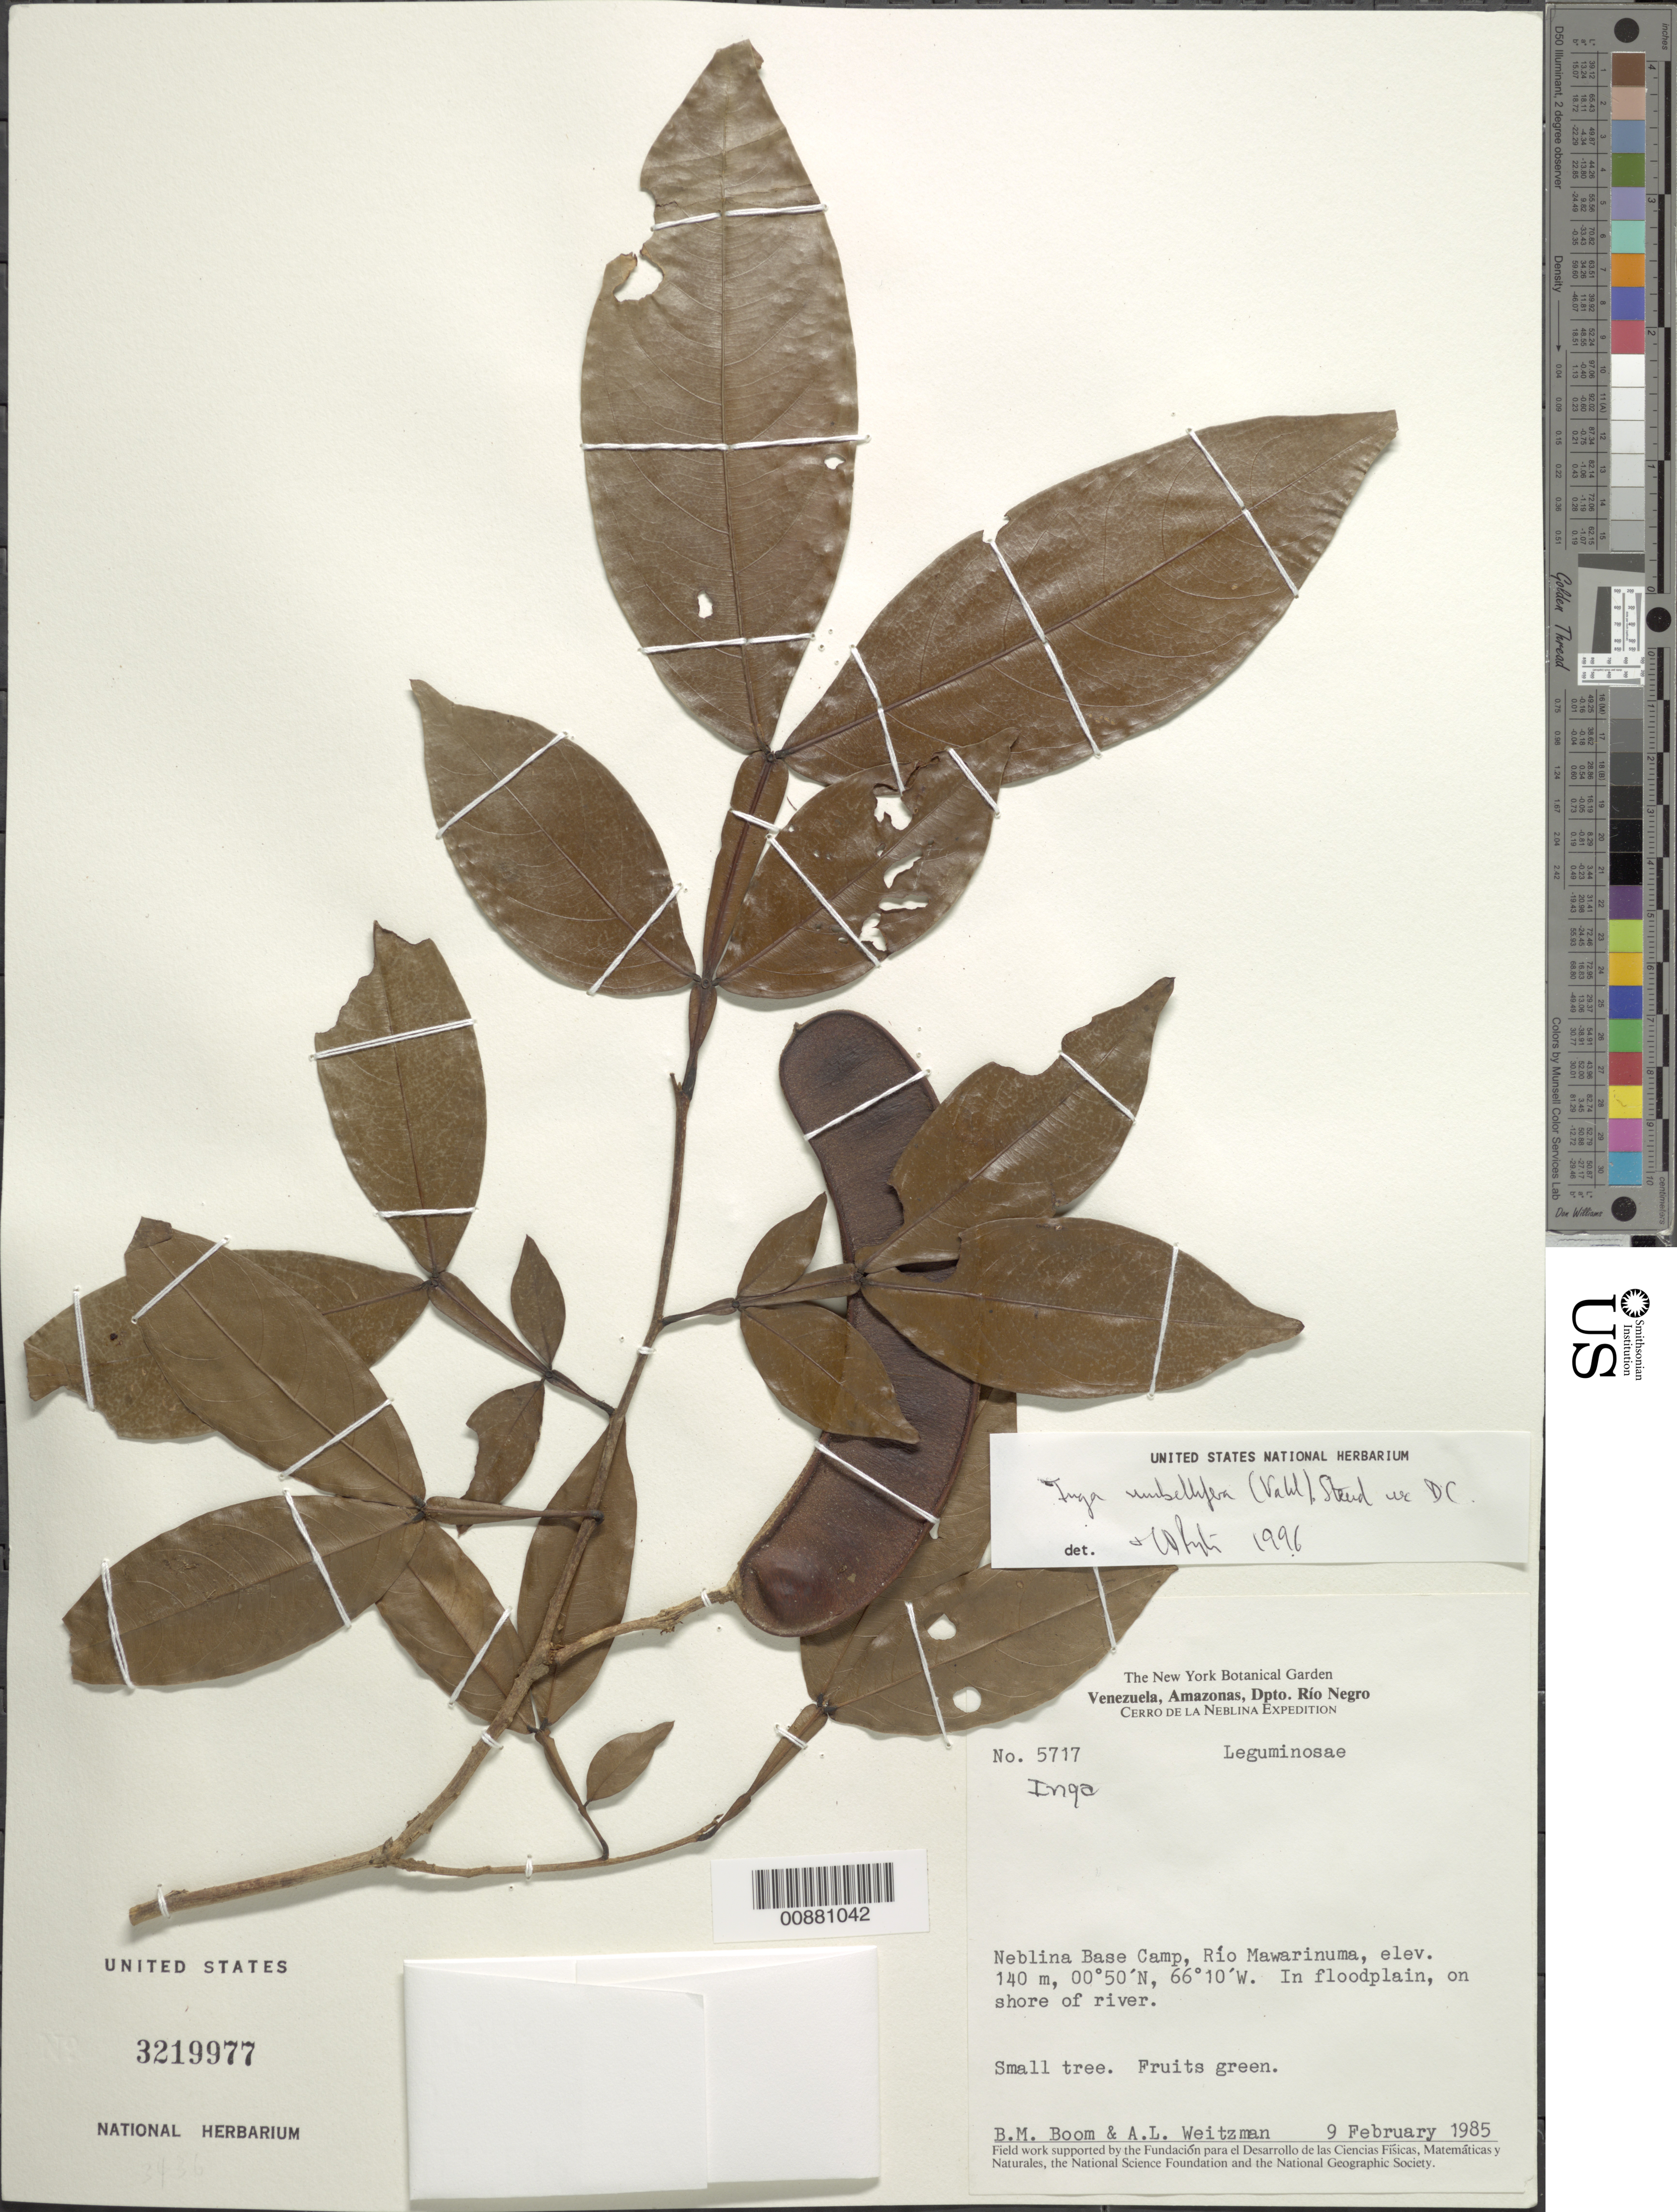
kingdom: Plantae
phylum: Tracheophyta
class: Magnoliopsida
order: Fabales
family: Fabaceae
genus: Inga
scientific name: Inga umbellifera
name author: (Vahl) Steud. ex DC.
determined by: Pennington, T. D., (K)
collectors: B. M. Boom & A. L. Weitzman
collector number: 5717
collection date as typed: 9-Feb-85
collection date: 1985-02-09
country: Venezuela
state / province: Amazonas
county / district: Río Negro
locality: Cerro de la Neblina Base Camp, Río Mawarinuma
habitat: Floodplain, on shore of river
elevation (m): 140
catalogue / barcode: US 3219977